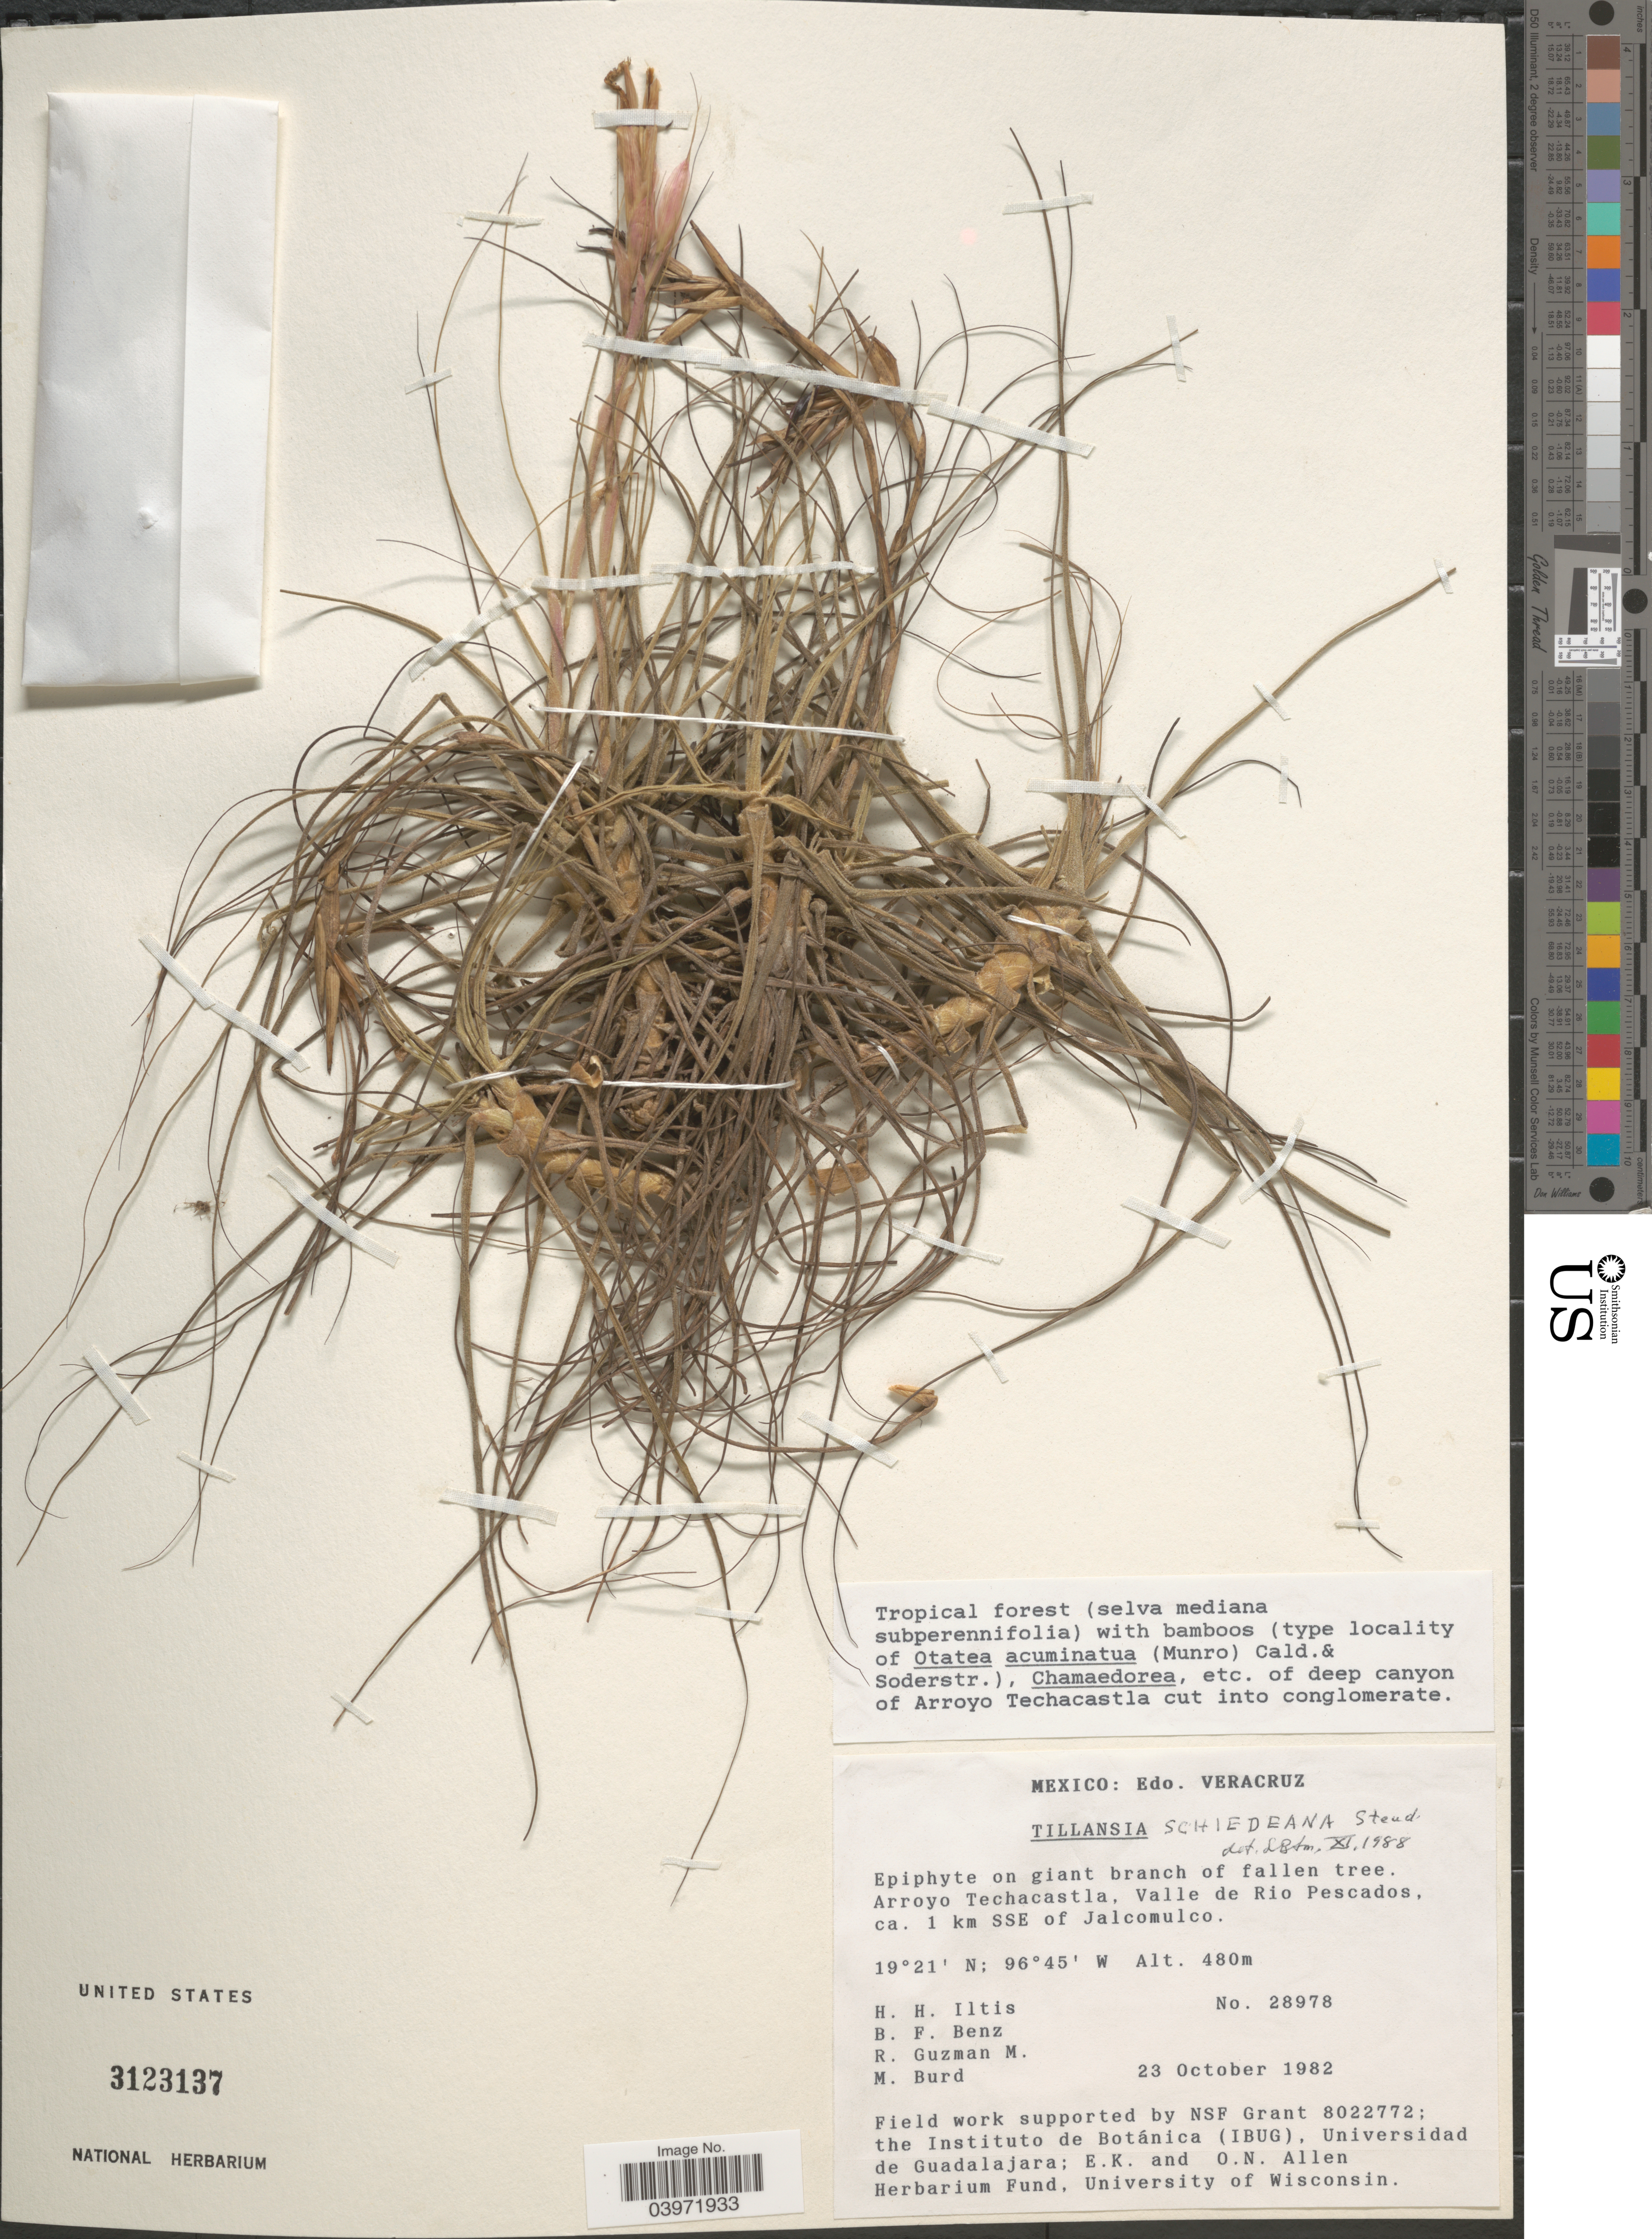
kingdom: Plantae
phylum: Tracheophyta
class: Liliopsida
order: Poales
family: Bromeliaceae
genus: Tillandsia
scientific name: Tillandsia schiedeana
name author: Steud.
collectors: H. H. Iltis, B. F. Benz, R. Guzman-M. & M. Burd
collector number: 28978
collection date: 1982-10-23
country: Mexico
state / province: Veracruz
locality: Edo. Veracruz. Arroyo Techacastla, Valle de Rio Pescados, ca. 1 km SSE of Jalcomulco.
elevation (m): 480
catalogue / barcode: US 3123137